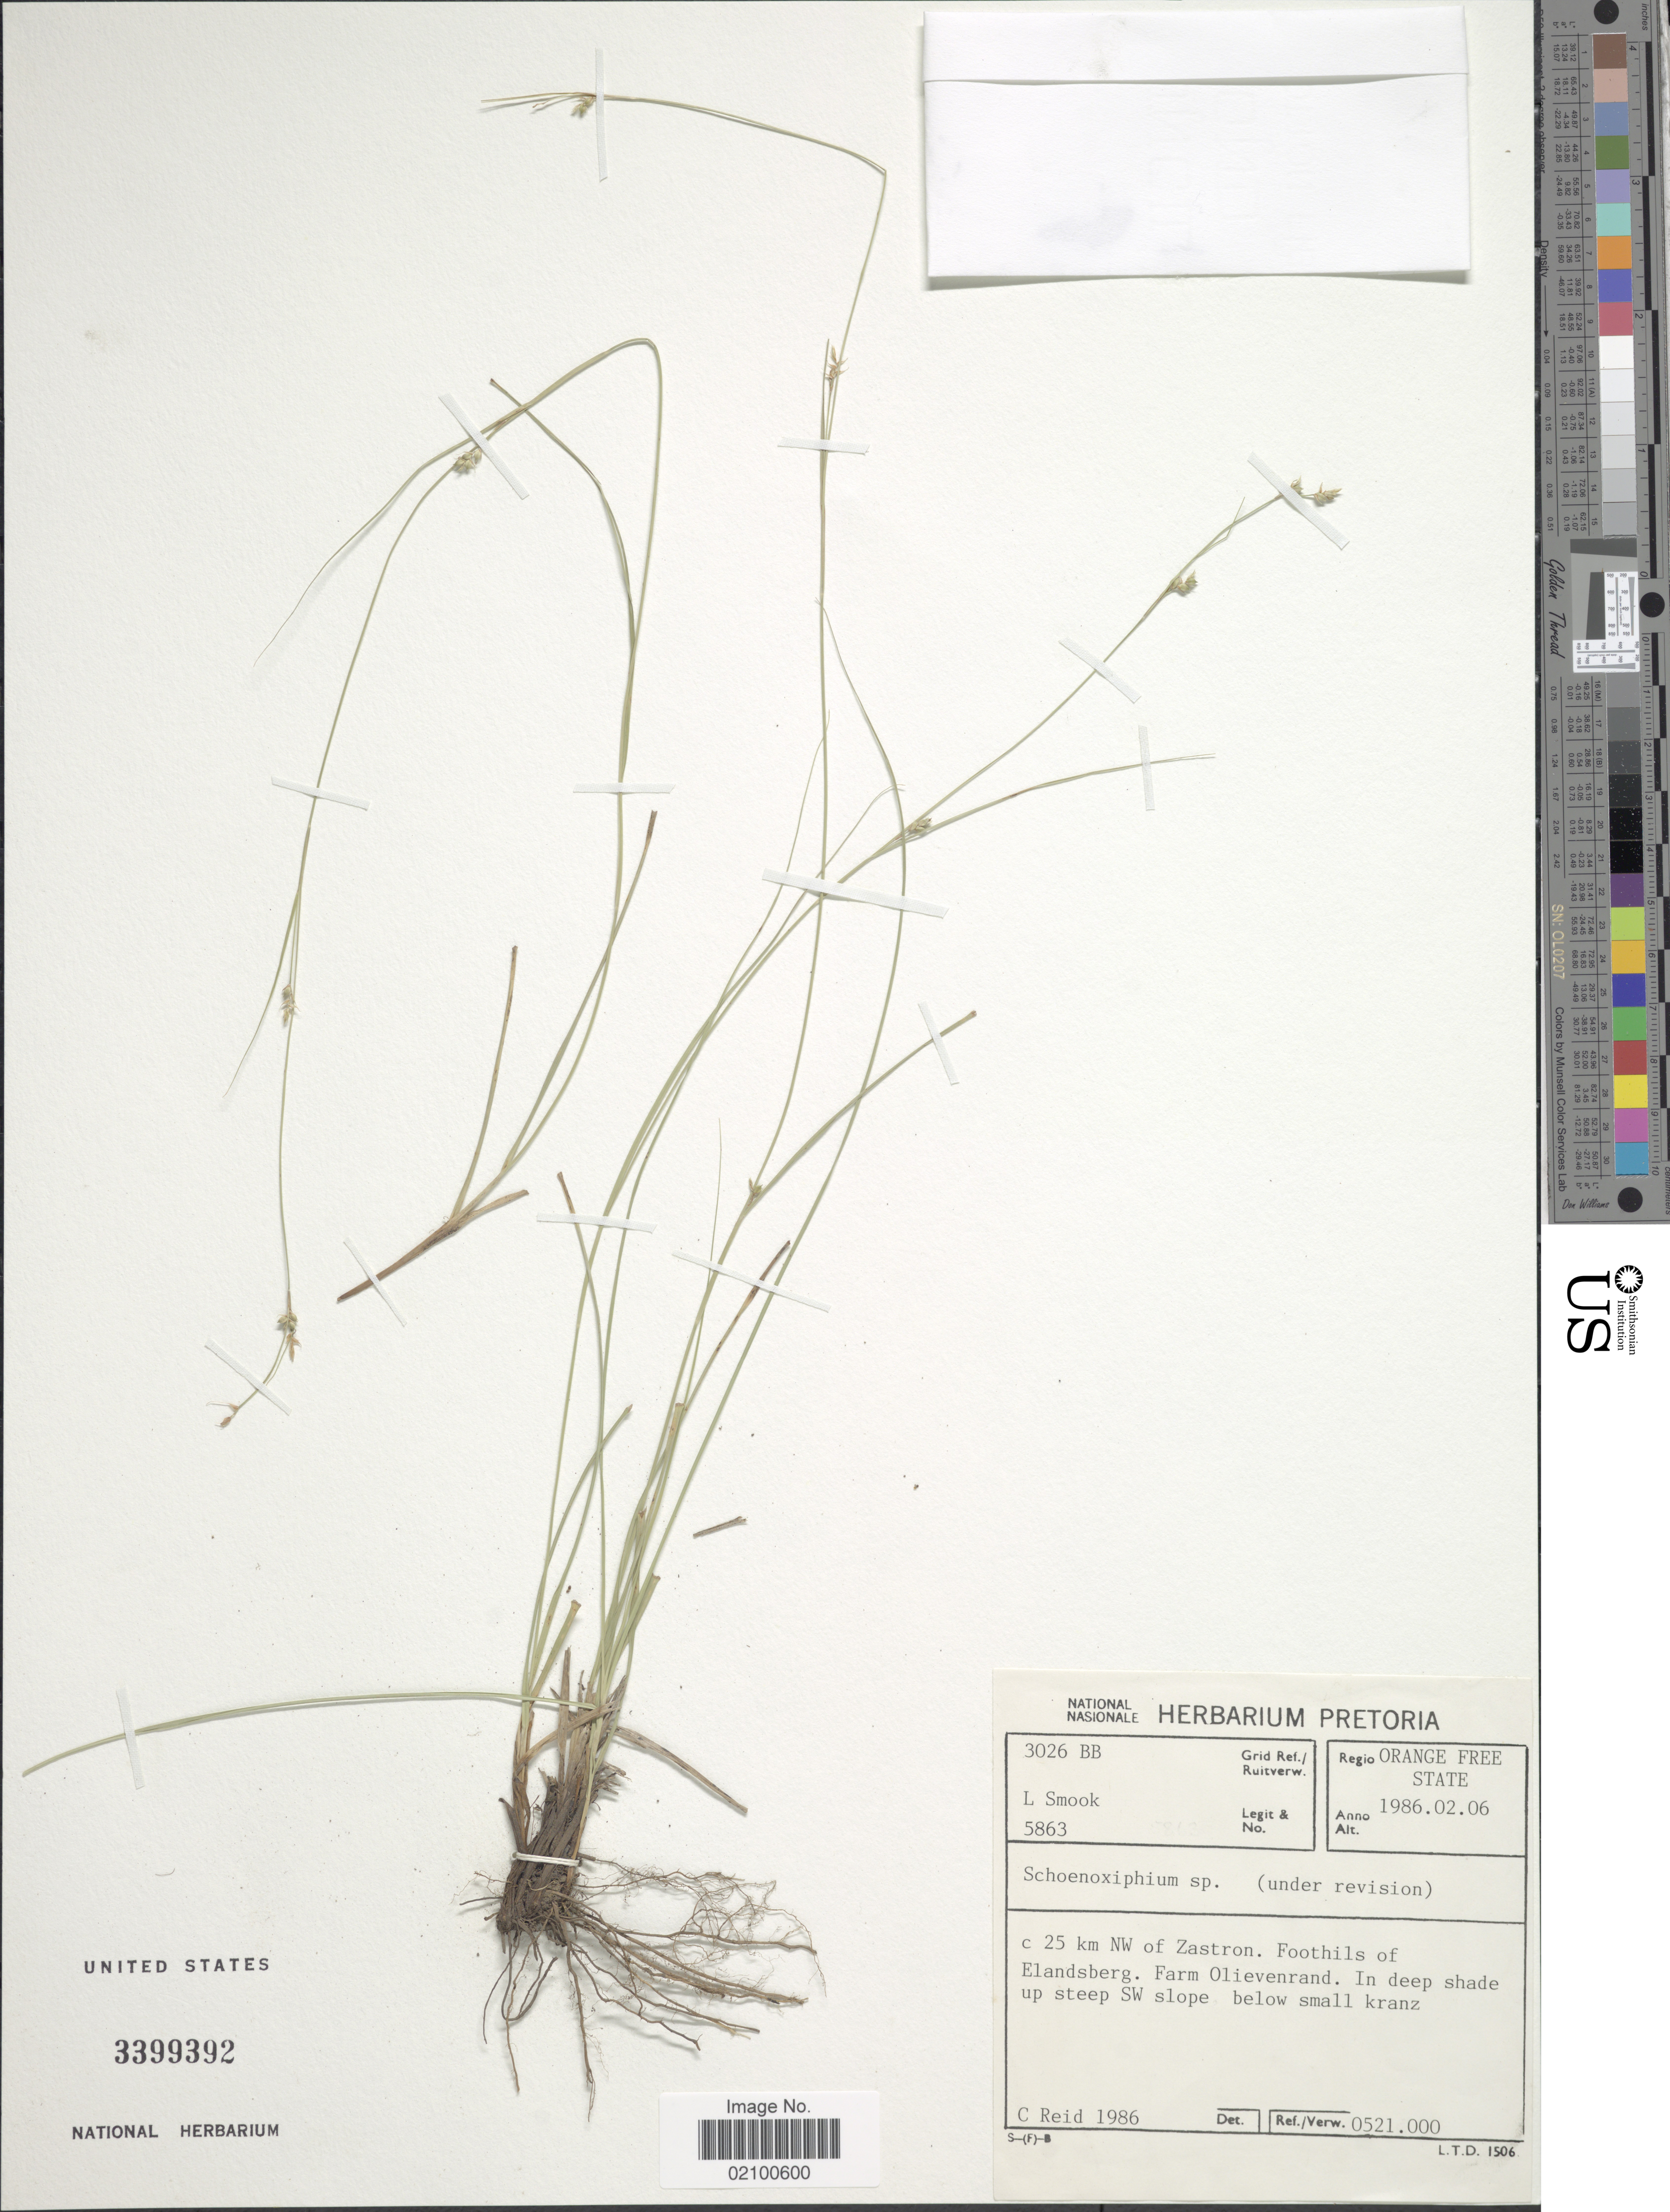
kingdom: Plantae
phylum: Tracheophyta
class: Liliopsida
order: Poales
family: Cyperaceae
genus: Carex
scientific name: Carex sp.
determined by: Strong, Mark T., (BOT), Smithsonian Institution - National Museum of Natural History (UNITED STATES)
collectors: L. Smook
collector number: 5863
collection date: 1986-02-06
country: South Africa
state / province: Free State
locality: Orange Free State, c 25 km NE of Zastron, foothills of Elandsberg, Farm Olievenrand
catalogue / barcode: US 3399392